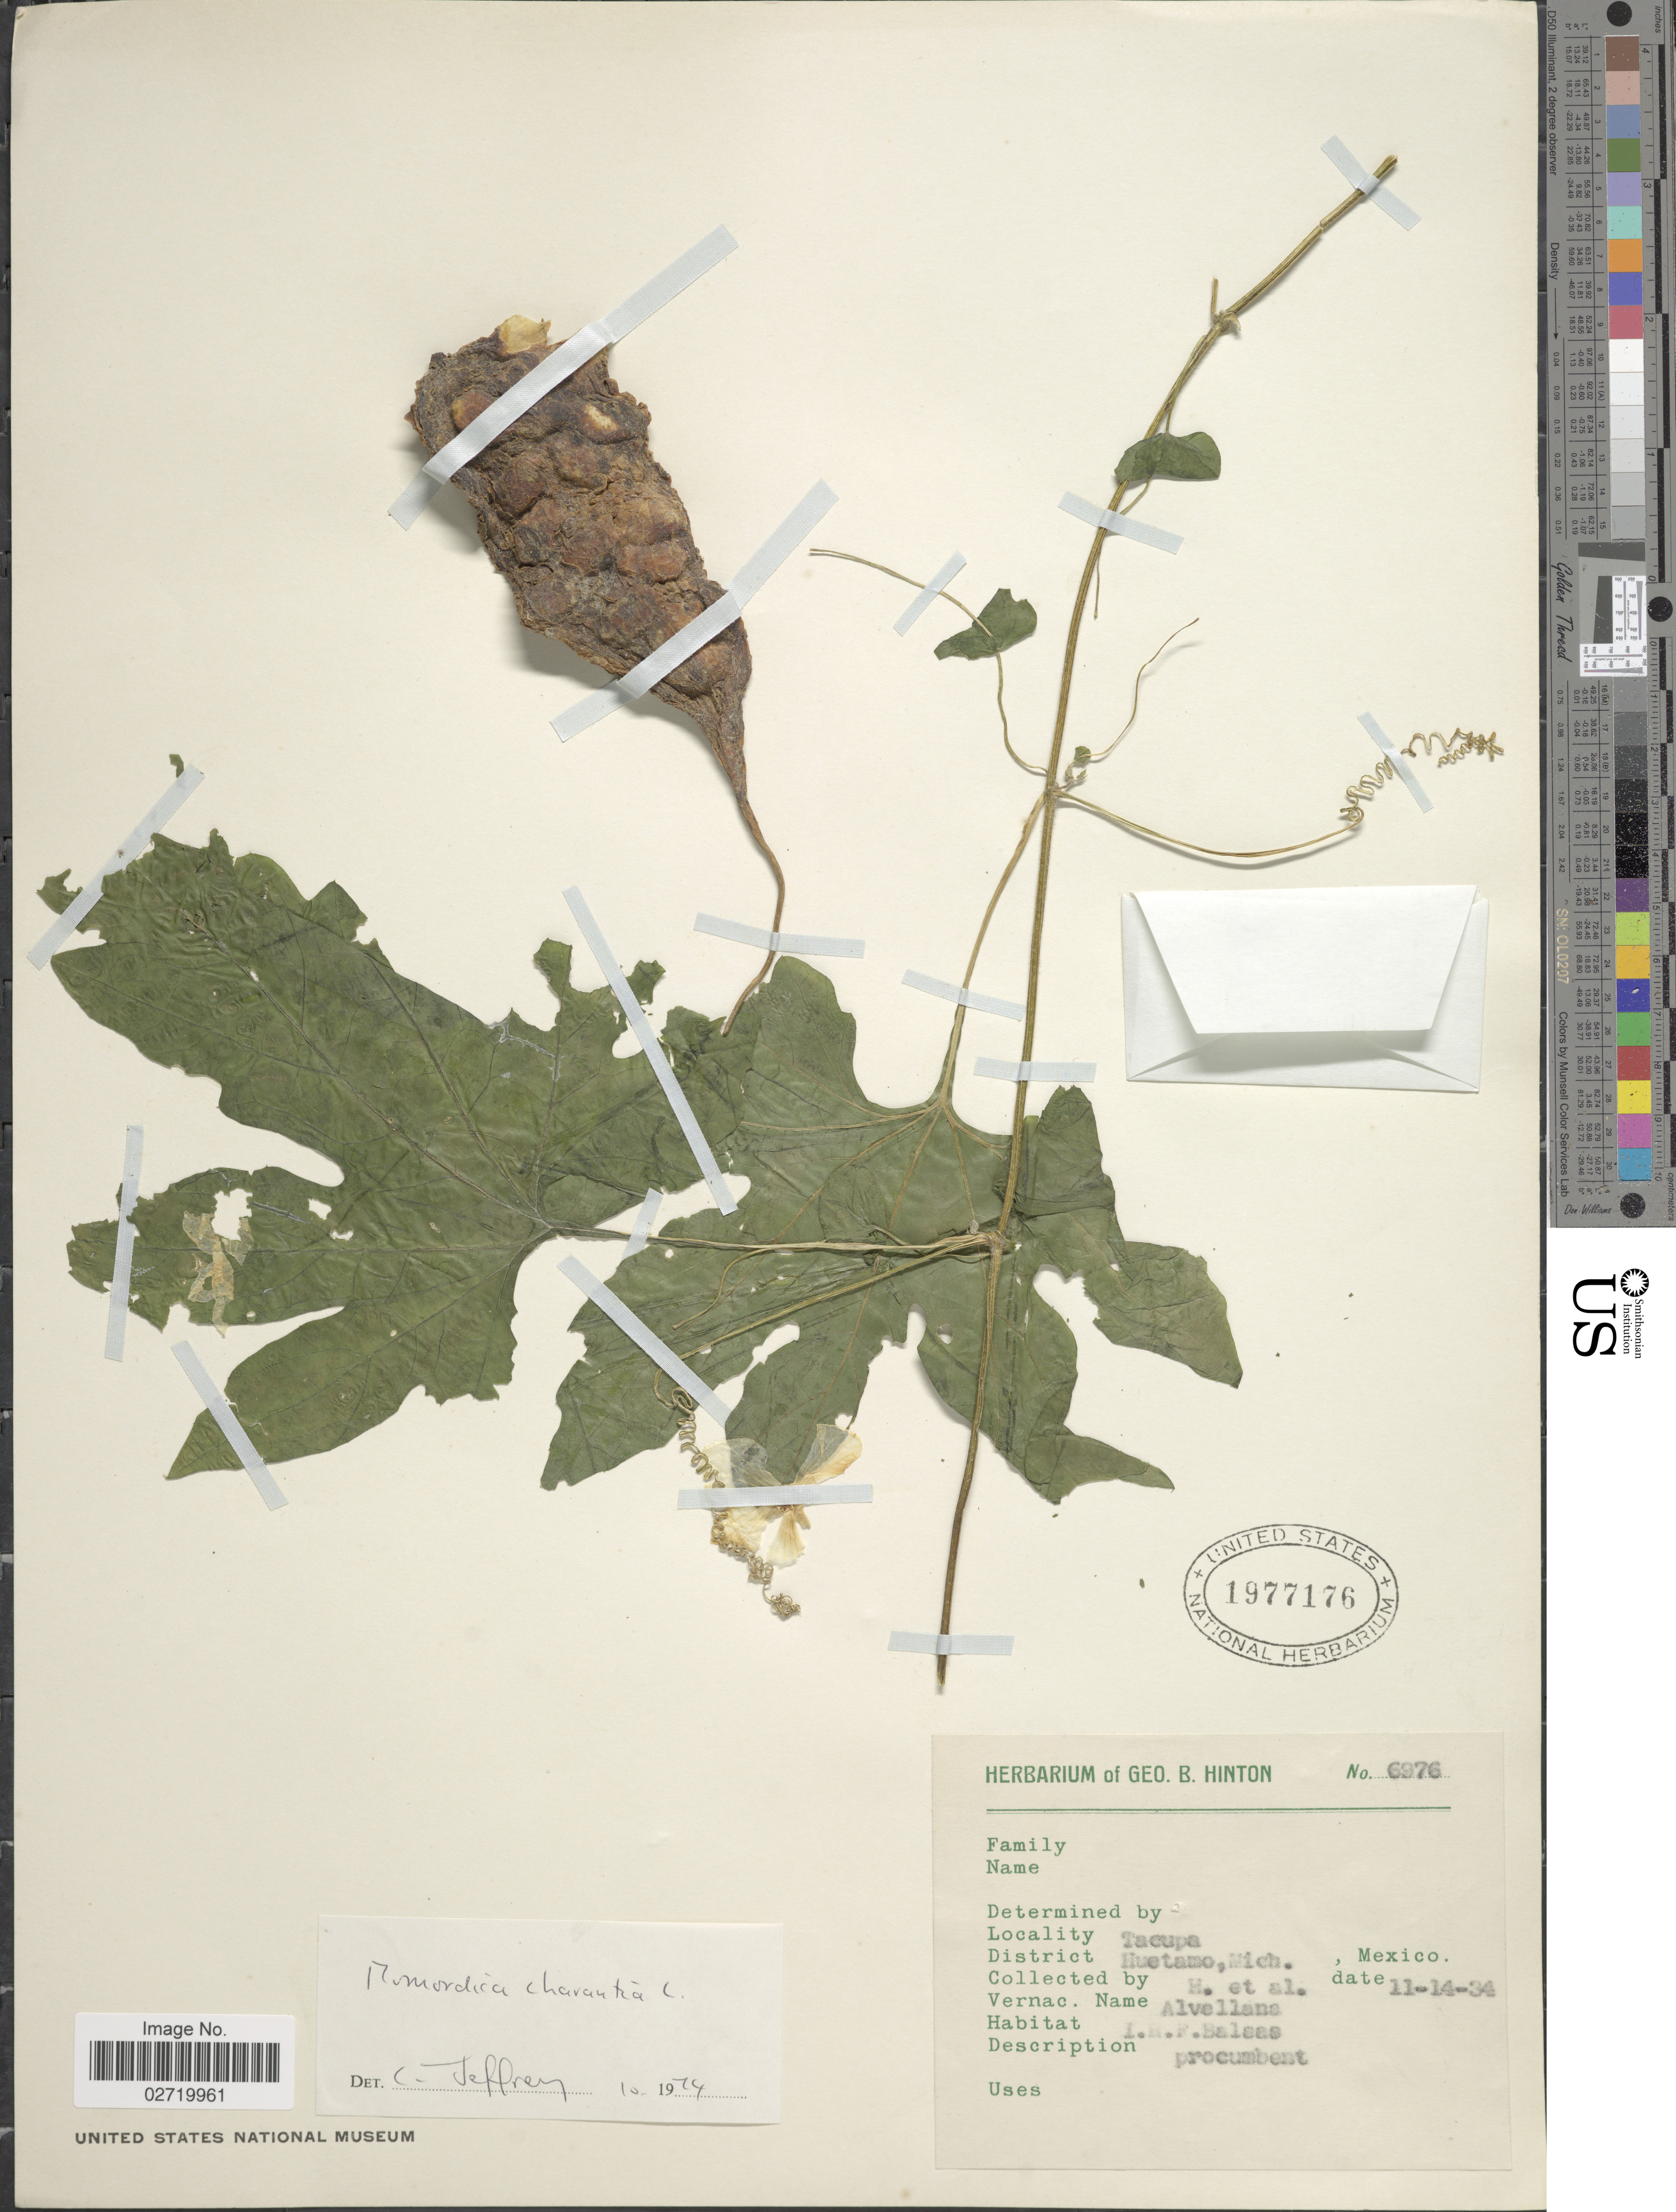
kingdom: Plantae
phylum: Tracheophyta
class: Magnoliopsida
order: Cucurbitales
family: Cucurbitaceae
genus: Momordica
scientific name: Momordica charantia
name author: L.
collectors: G. B. Hinton & et al.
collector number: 6975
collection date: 1934-11-14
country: Mexico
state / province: Michoacán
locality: Tacupa. District Huetamo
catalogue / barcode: US 1977176